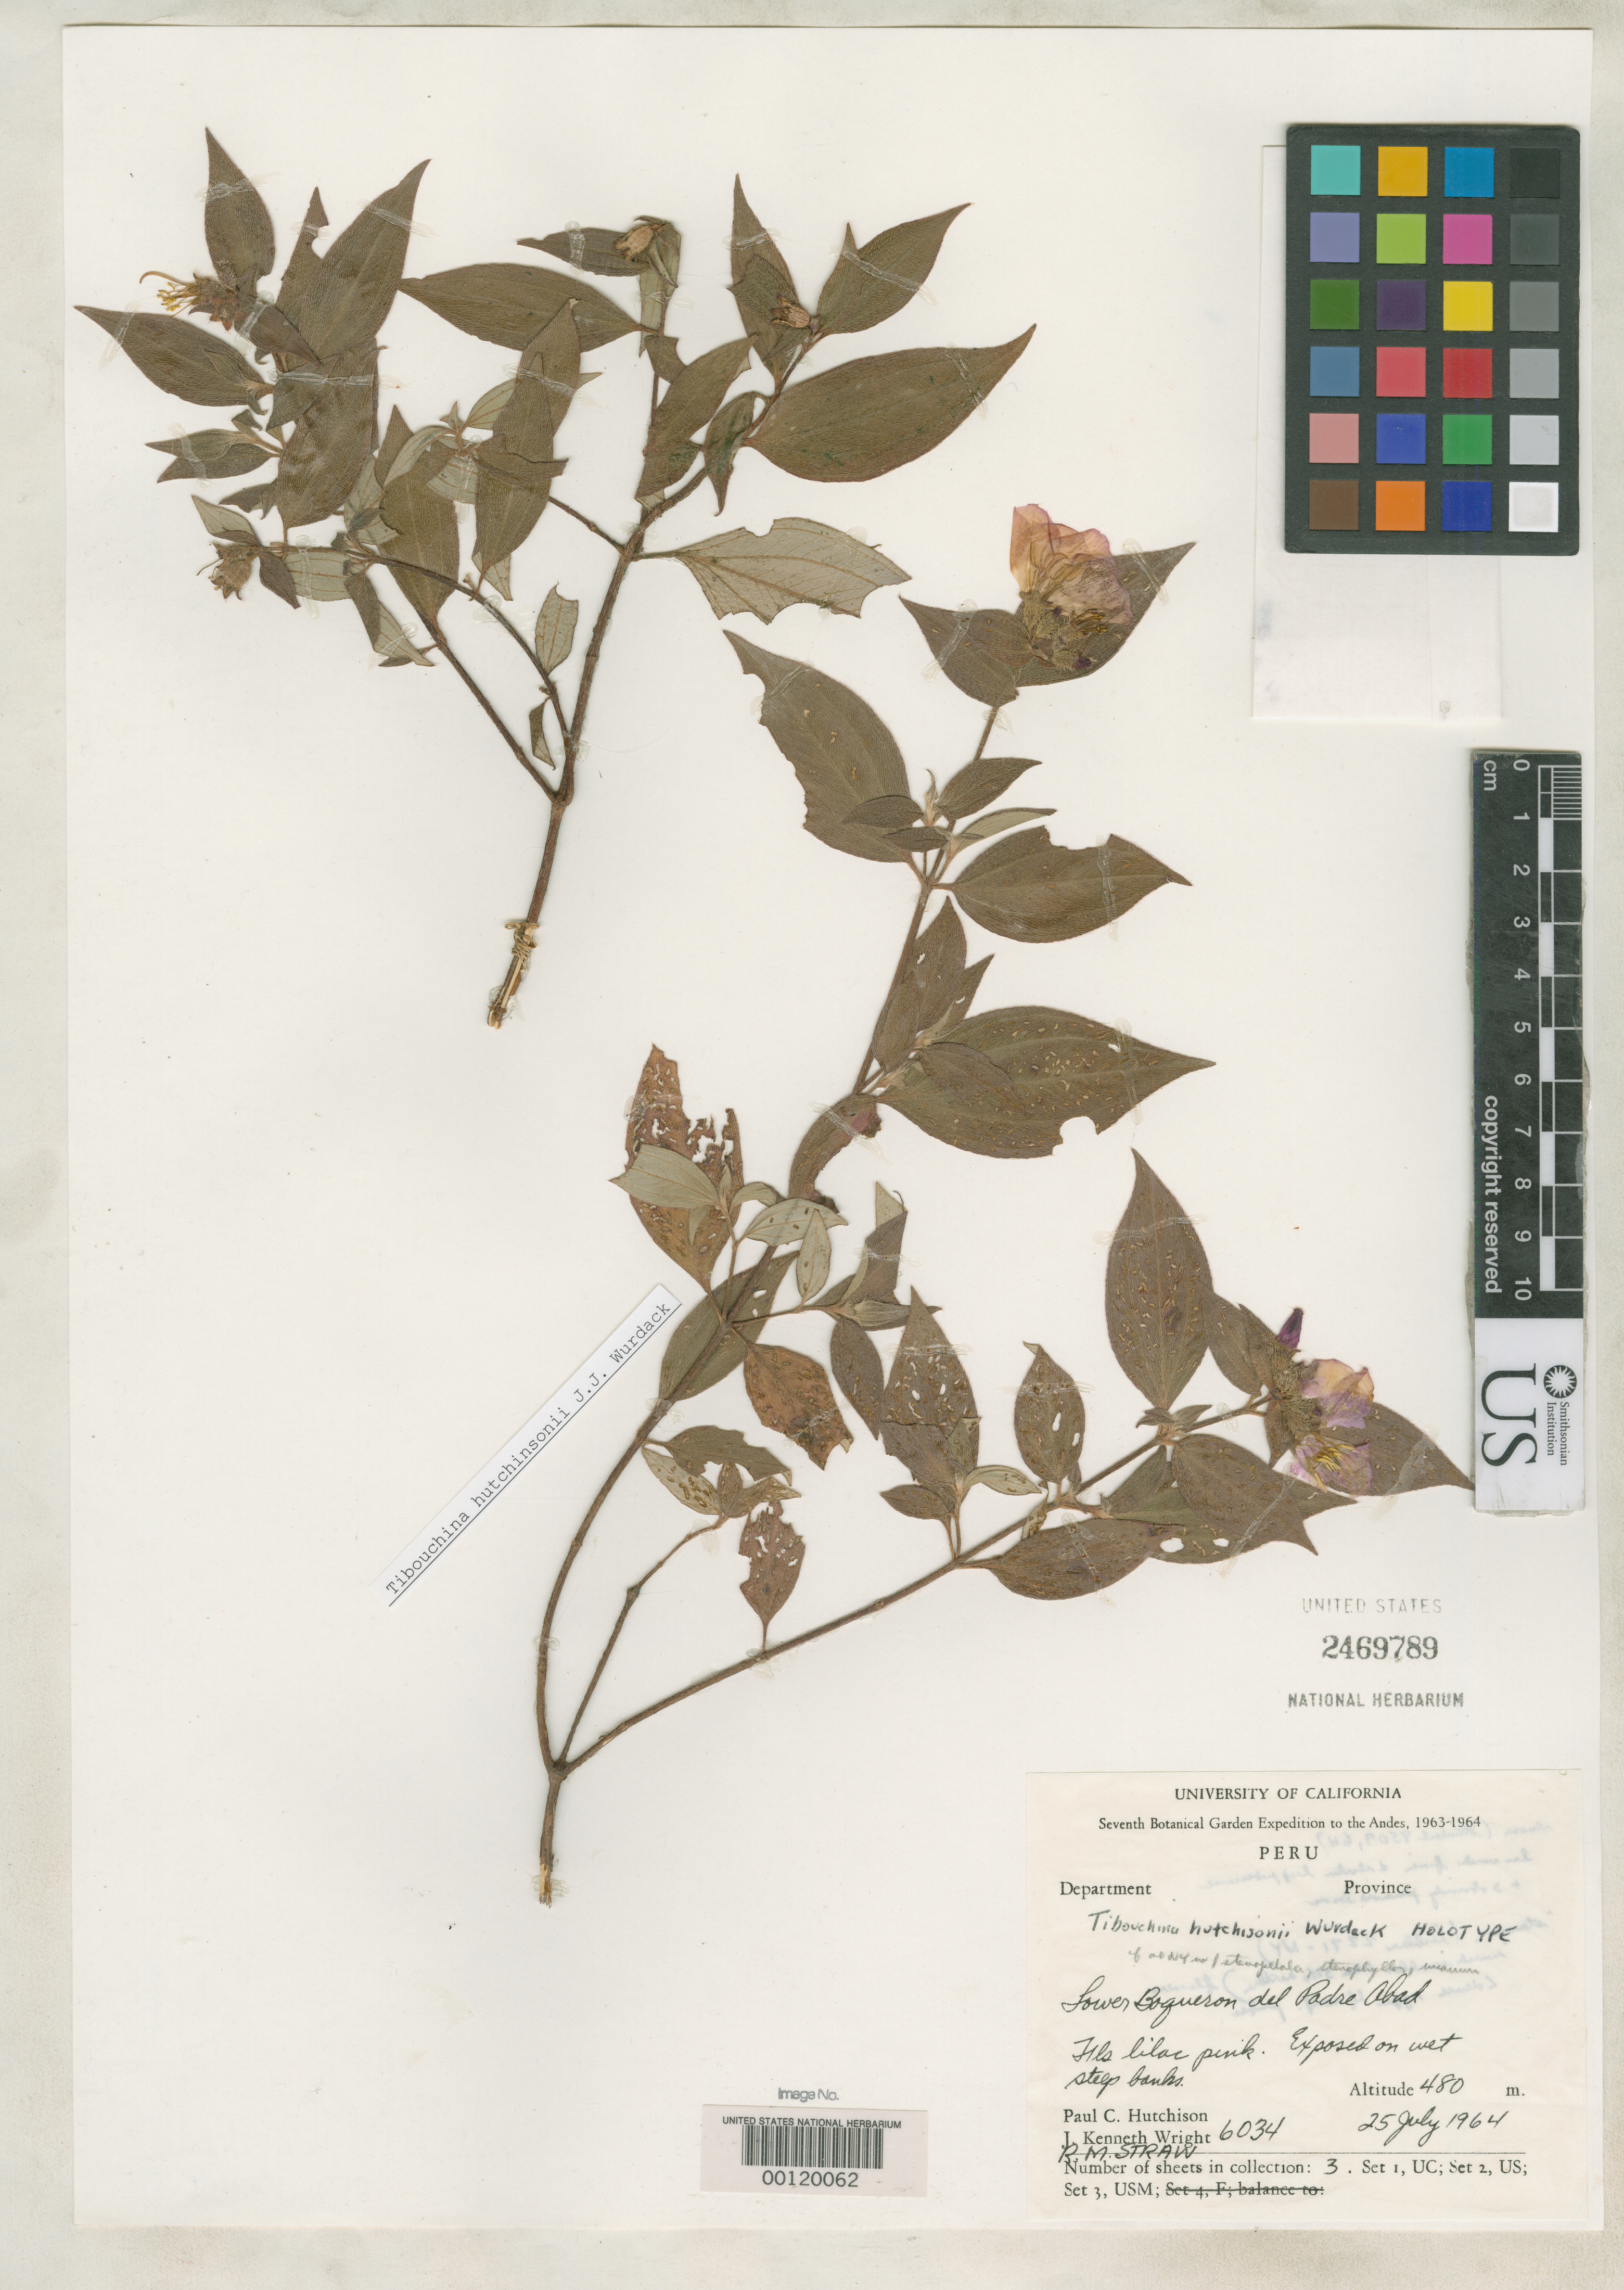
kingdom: Plantae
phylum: Tracheophyta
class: Magnoliopsida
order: Myrtales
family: Melastomataceae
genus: Tibouchina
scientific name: Tibouchina hutchinsonii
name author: Wurdack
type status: Holotype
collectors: P. C. Hutchison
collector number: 6034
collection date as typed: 25 Jul 1964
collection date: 1964-07-25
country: Peru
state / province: San Martín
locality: Lower Boqueron del Padre Abad.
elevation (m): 480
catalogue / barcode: US 2469789